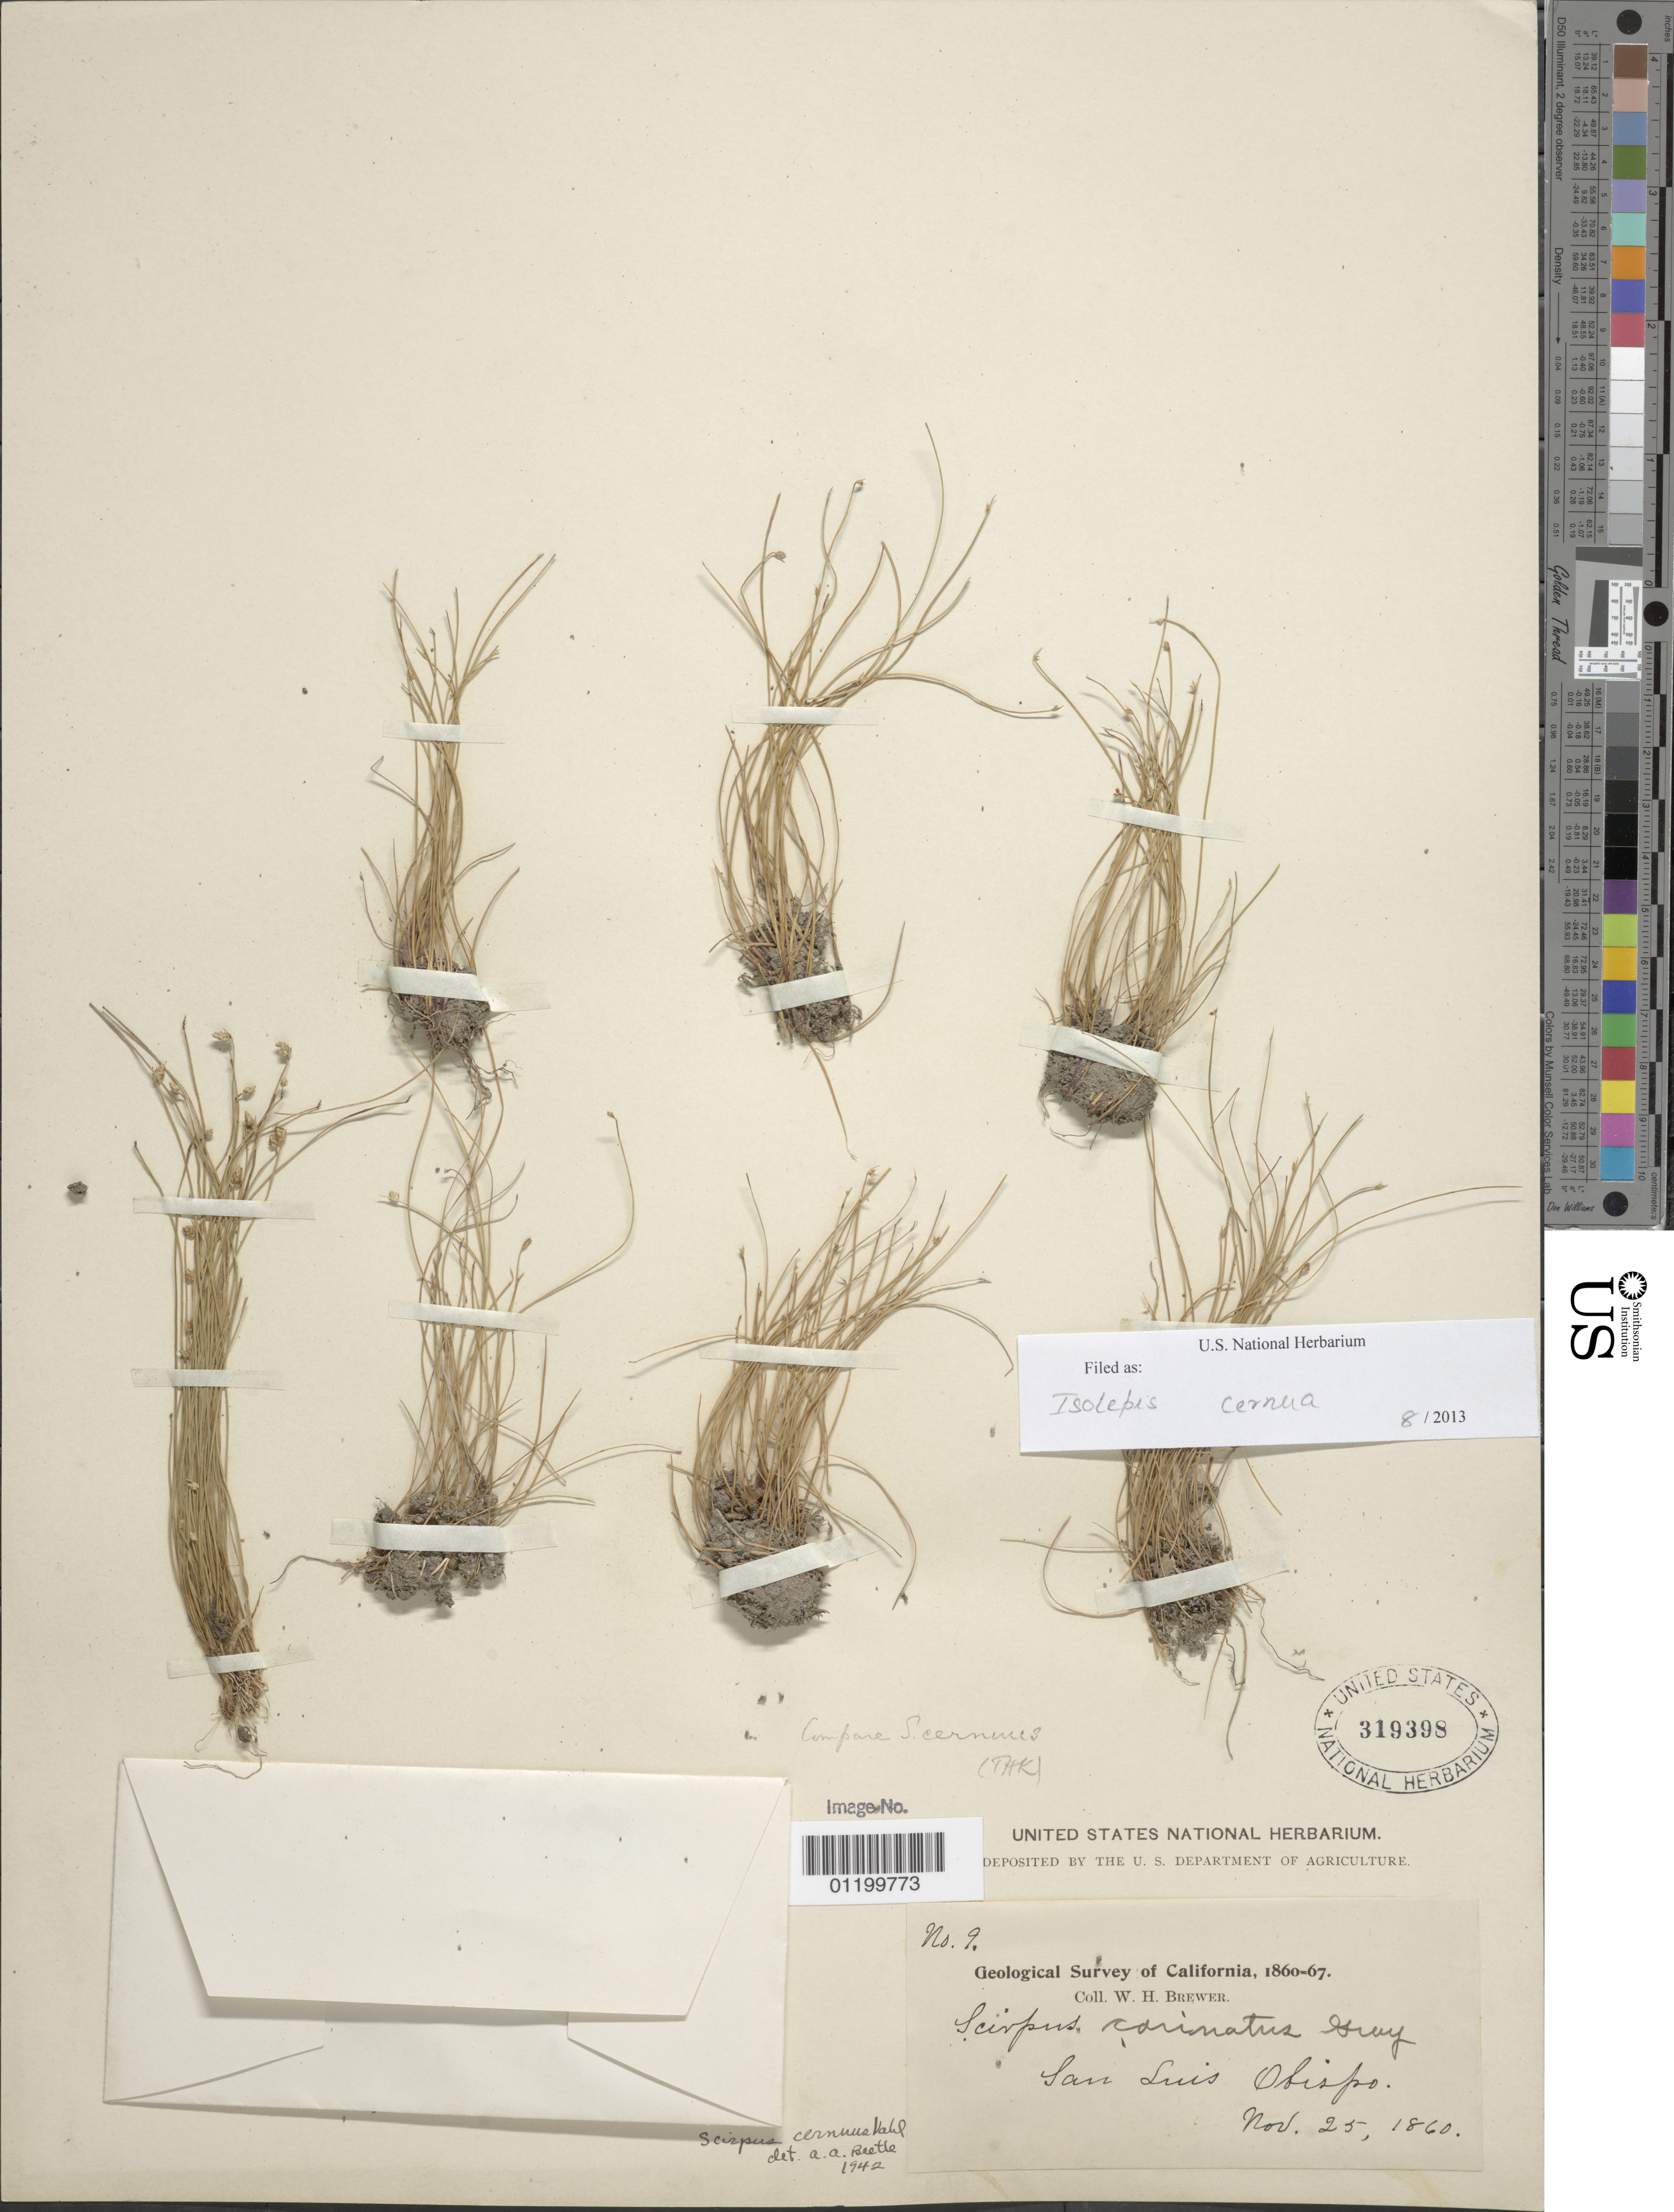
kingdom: Plantae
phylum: Tracheophyta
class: Liliopsida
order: Poales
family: Cyperaceae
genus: Isolepis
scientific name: Isolepis cernua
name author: (Vahl) Roem. & Schult.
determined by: Strong, Mark T., (BOT), Smithsonian Institution - National Museum of Natural History (UNITED STATES)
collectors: W. H. Brewer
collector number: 9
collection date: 1860-11-25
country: United States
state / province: California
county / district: San Luis Obispo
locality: San Luis Obispo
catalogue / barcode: US 319398